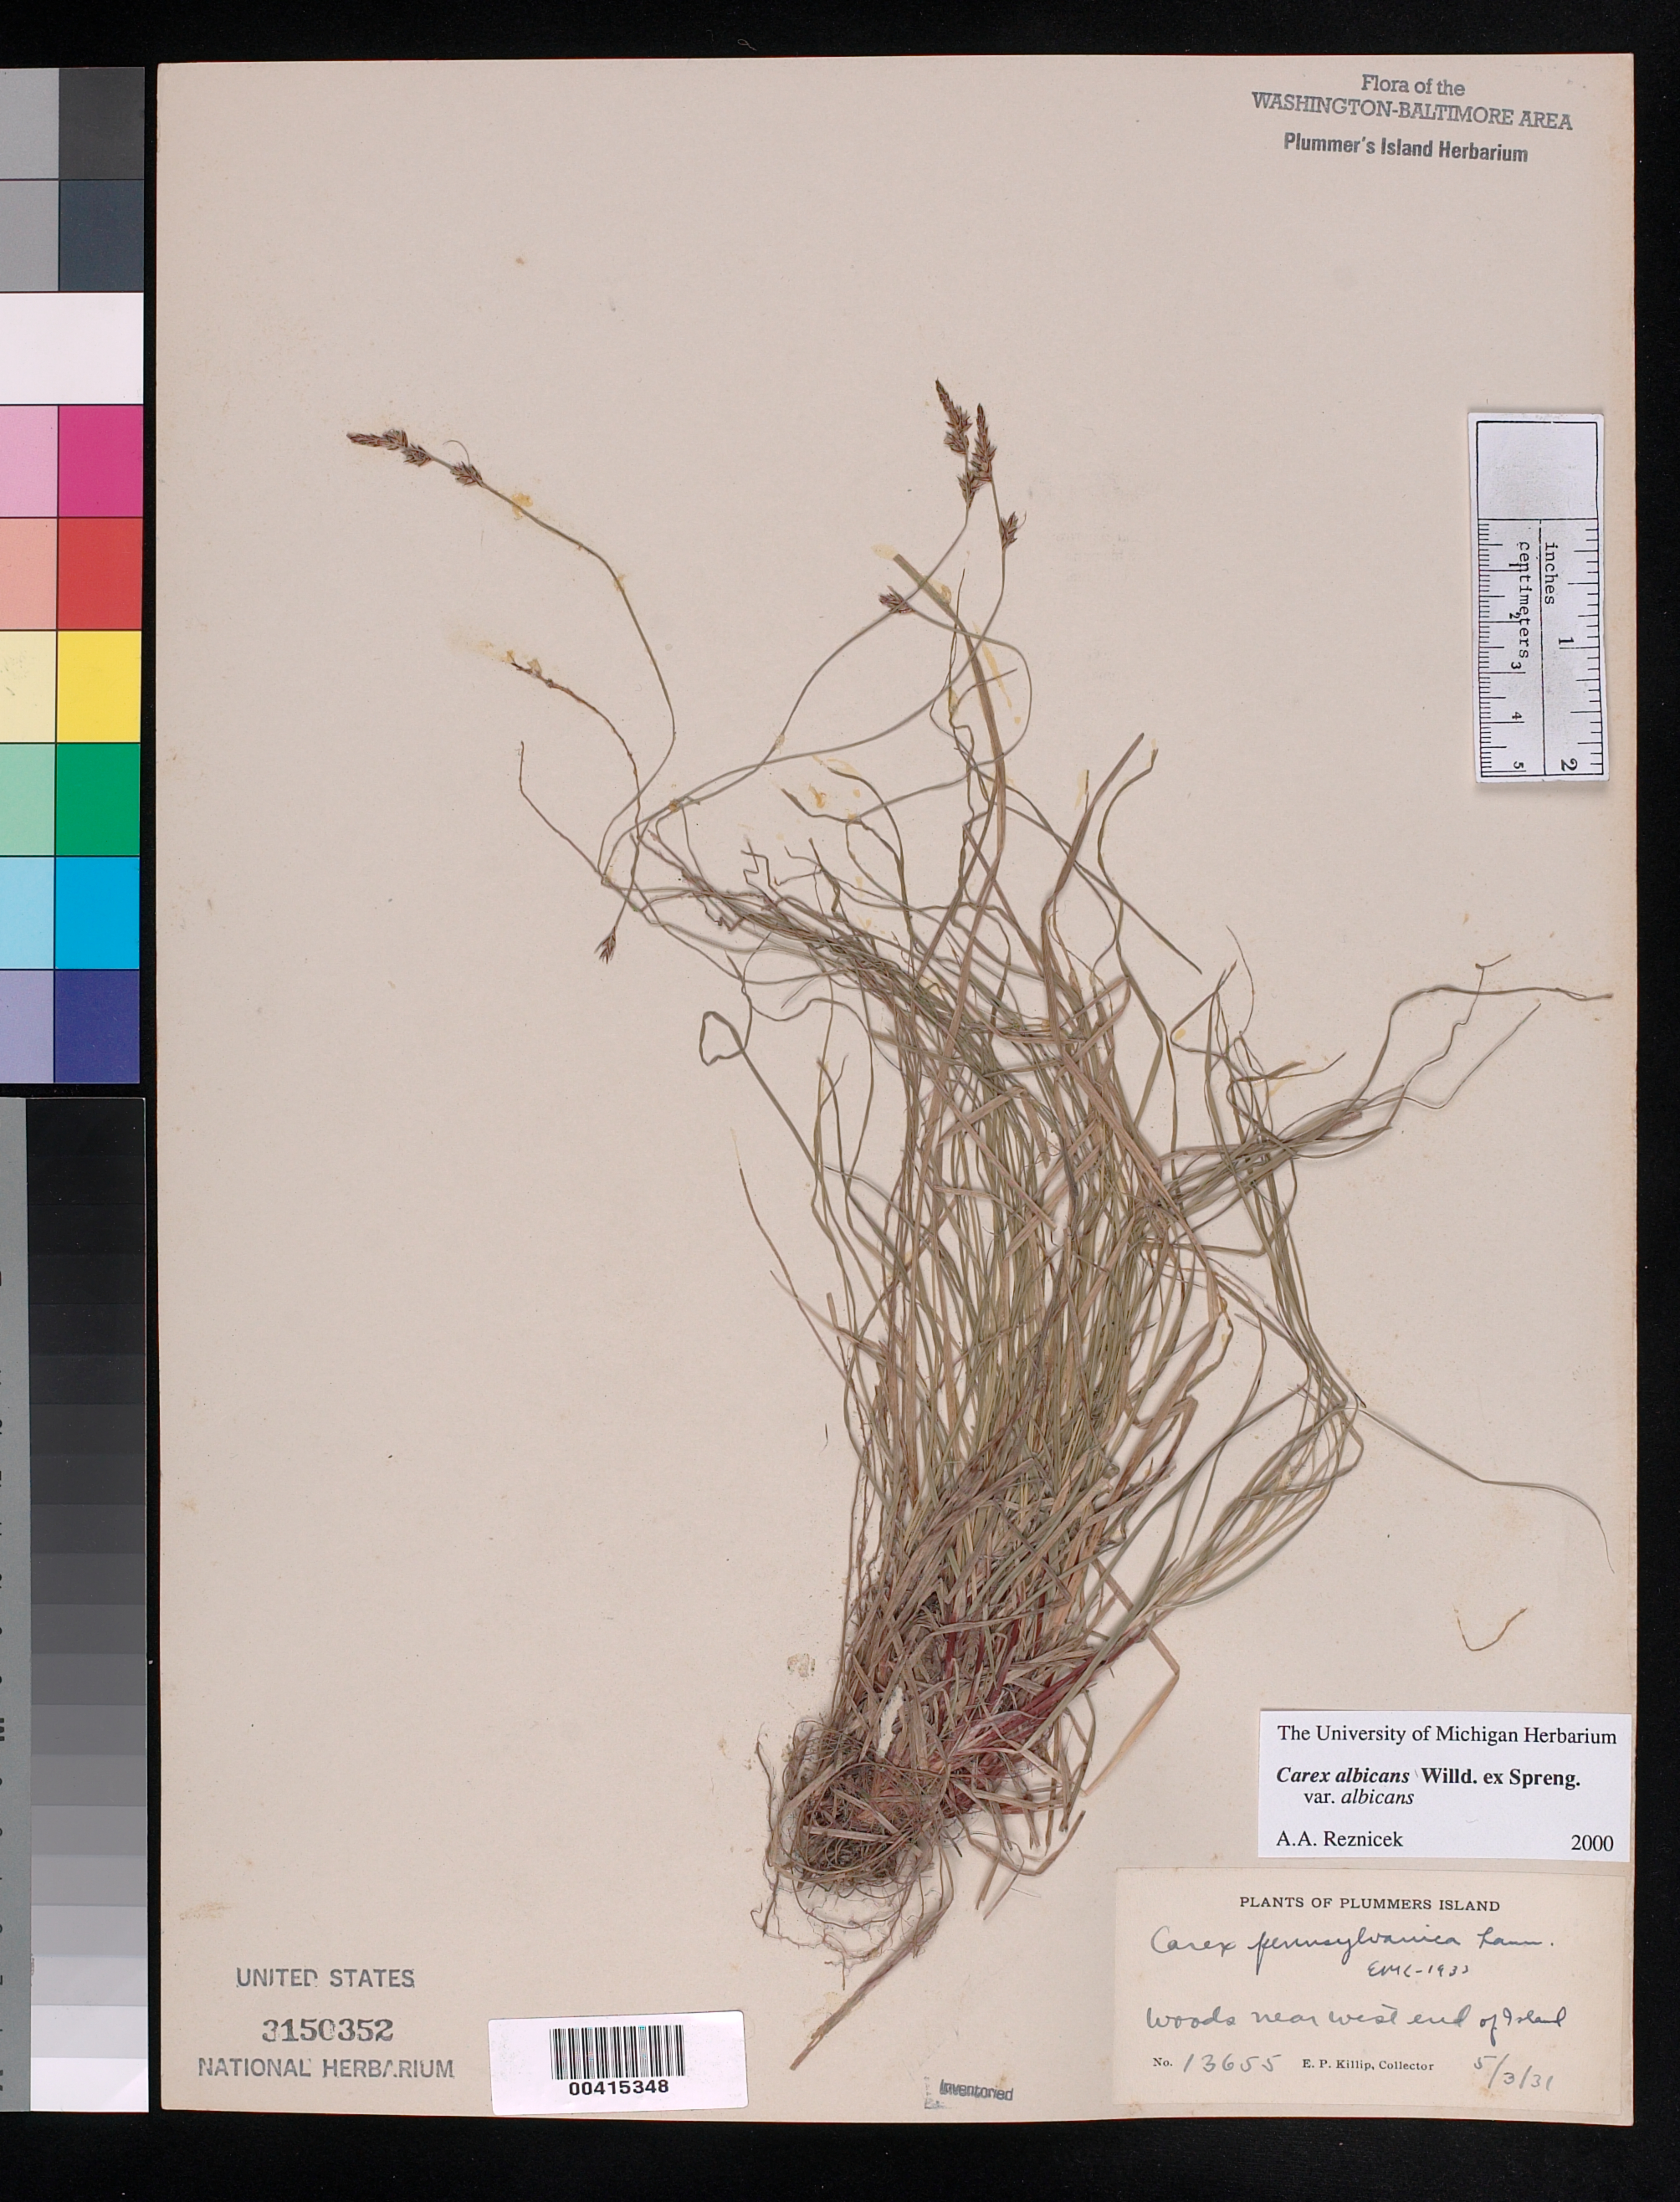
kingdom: Plantae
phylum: Tracheophyta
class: Liliopsida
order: Poales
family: Cyperaceae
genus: Carex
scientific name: Carex albicans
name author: Willd. ex Spreng.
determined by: Reznicek, A. A.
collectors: E. P. Killip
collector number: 13655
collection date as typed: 03 May 1931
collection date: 1931-05-03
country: United States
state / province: Maryland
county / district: Montgomery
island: Plummers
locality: Plummer's Island, near west end Plummers Island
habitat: Woods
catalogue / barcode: US 3150352